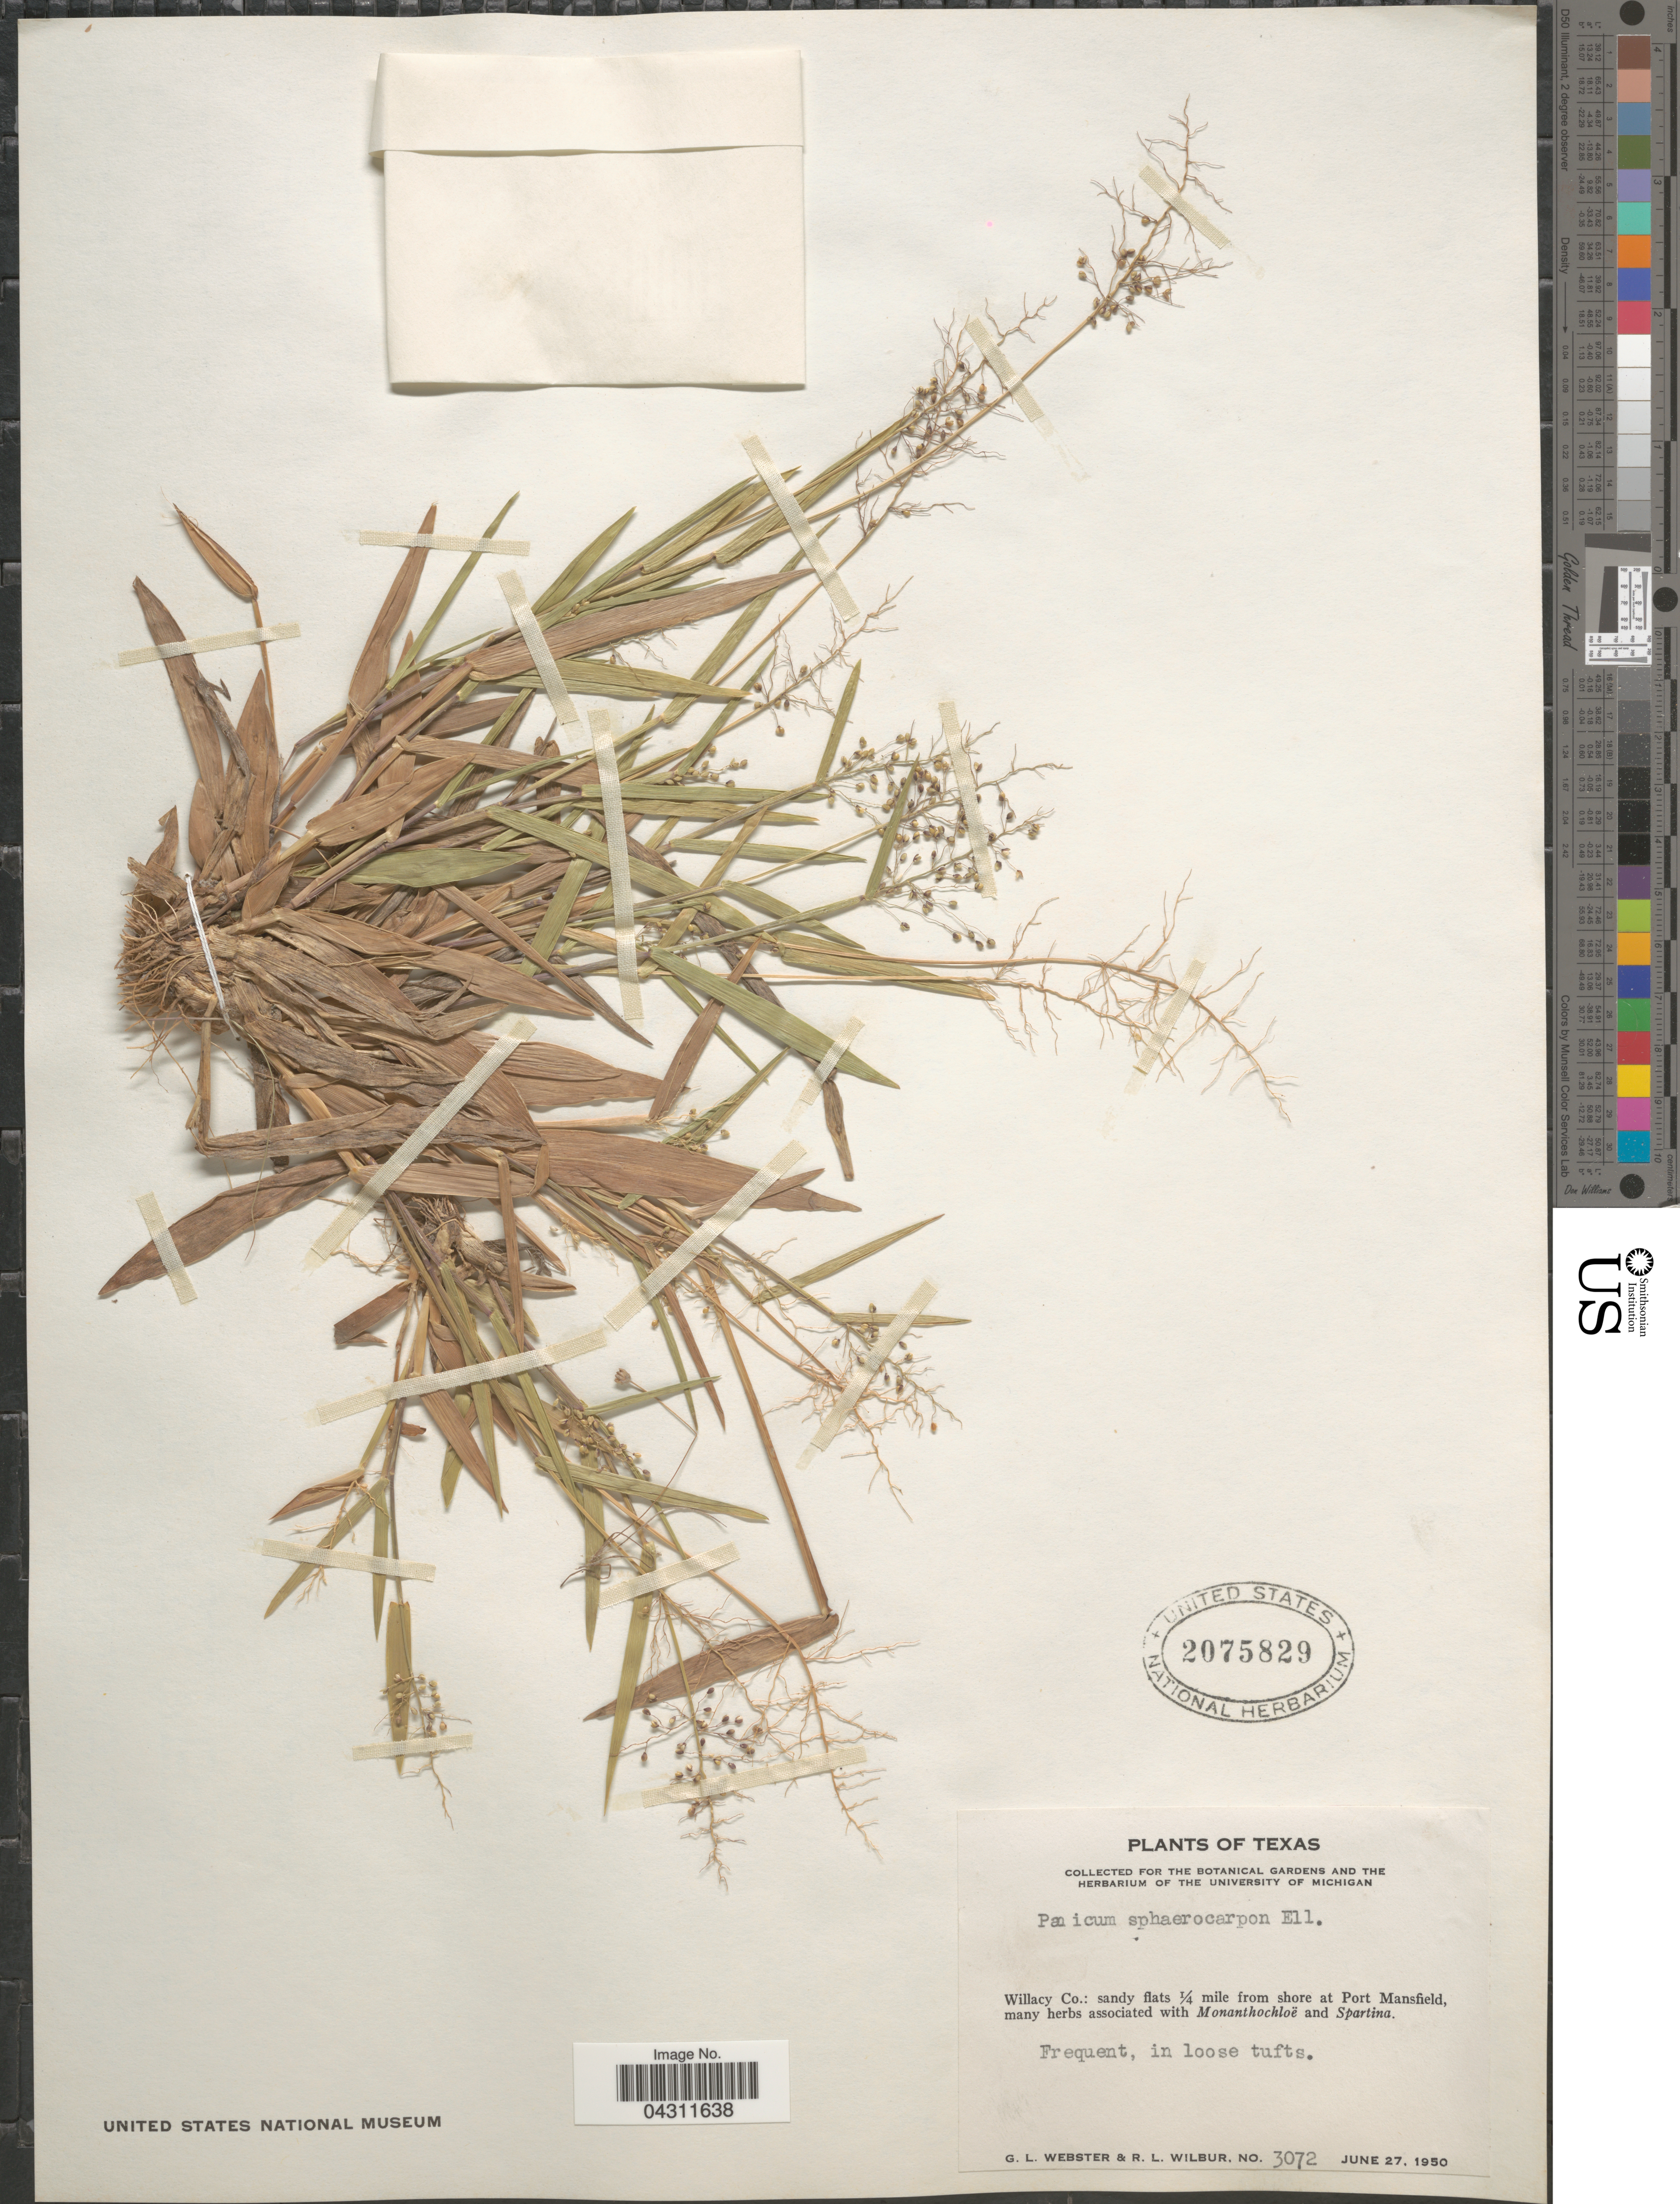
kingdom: Plantae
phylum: Tracheophyta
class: Liliopsida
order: Poales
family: Poaceae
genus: Dichanthelium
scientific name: Dichanthelium strigosum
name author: (Muhl. ex Elliott) Freckmann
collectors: G. L. Webster & R. L. Wilbur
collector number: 3072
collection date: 1950-06-27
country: United States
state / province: Texas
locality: Willacy Co.: sandy flats ¼ mile from shore at Port Mansfield.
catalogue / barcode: US 2075829